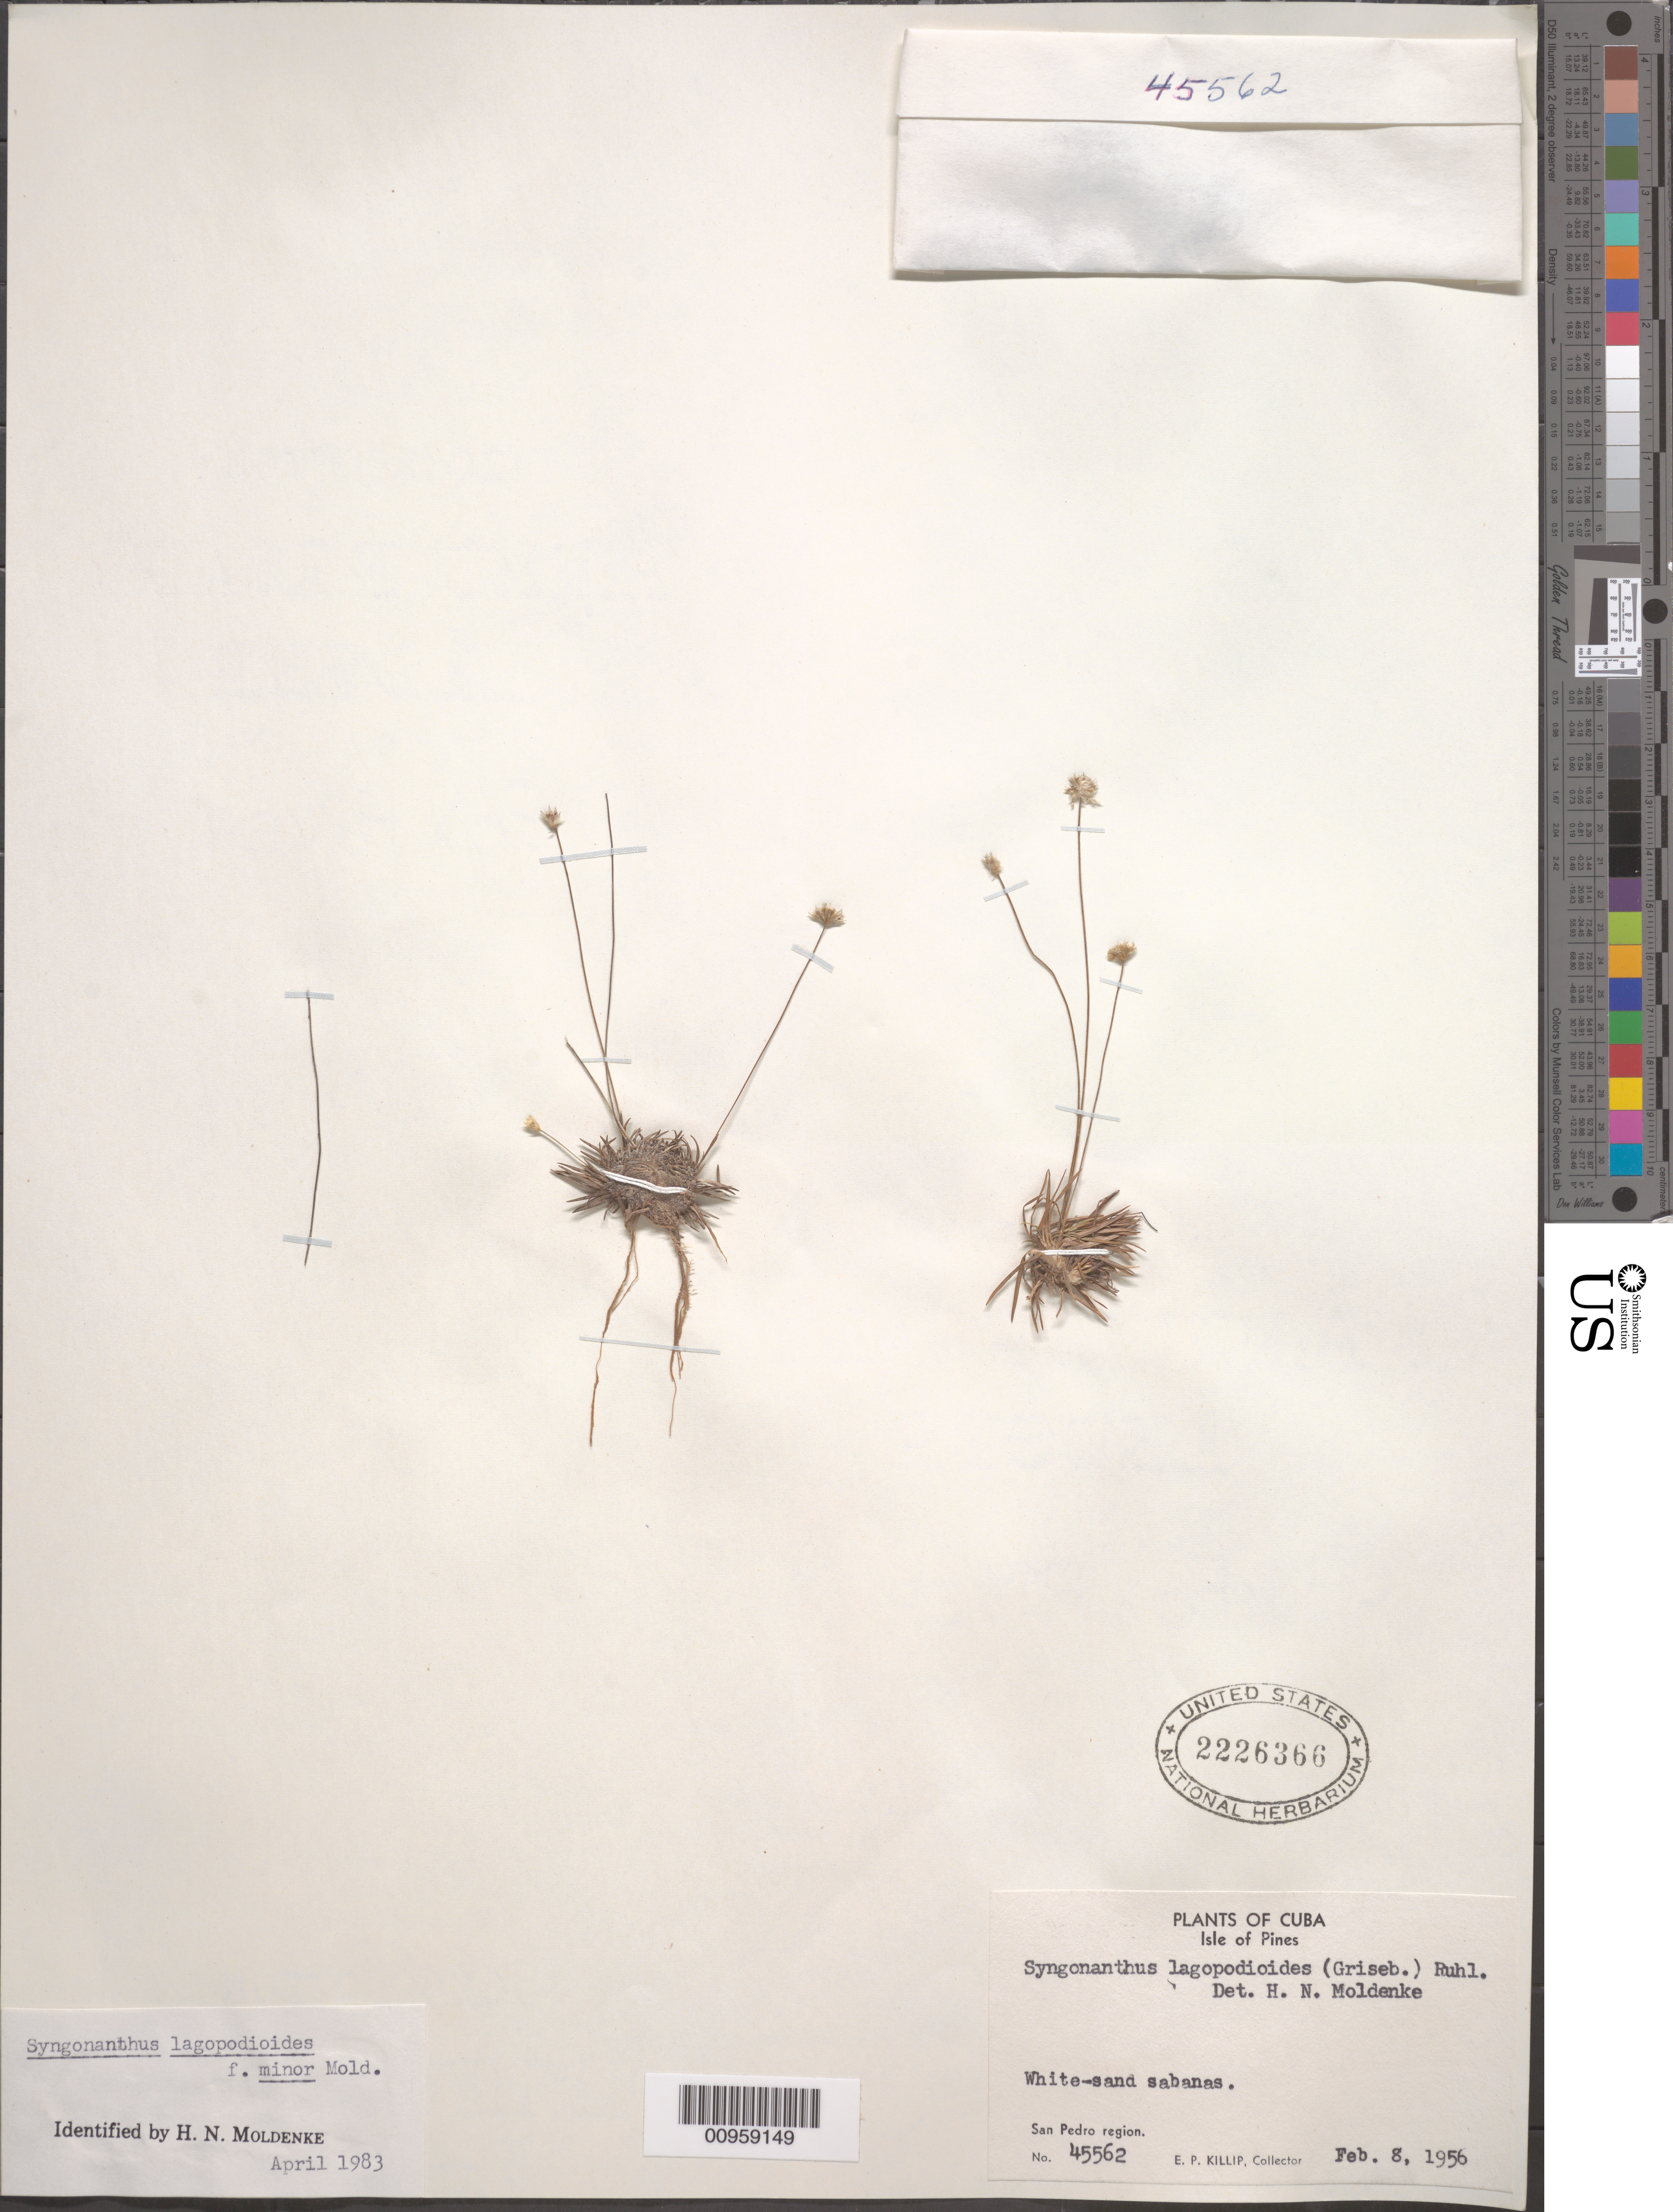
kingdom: Plantae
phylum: Tracheophyta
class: Liliopsida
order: Poales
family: Eriocaulaceae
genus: Syngonanthus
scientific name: Syngonanthus lagopodioides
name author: (Griseb.) Ruhland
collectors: E. P. Killip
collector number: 45562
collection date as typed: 08 Feb 1956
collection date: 1956-02-08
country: Cuba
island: Isla de la Juventud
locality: San Pedro Region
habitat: White-sand sabanas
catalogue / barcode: US 2226366